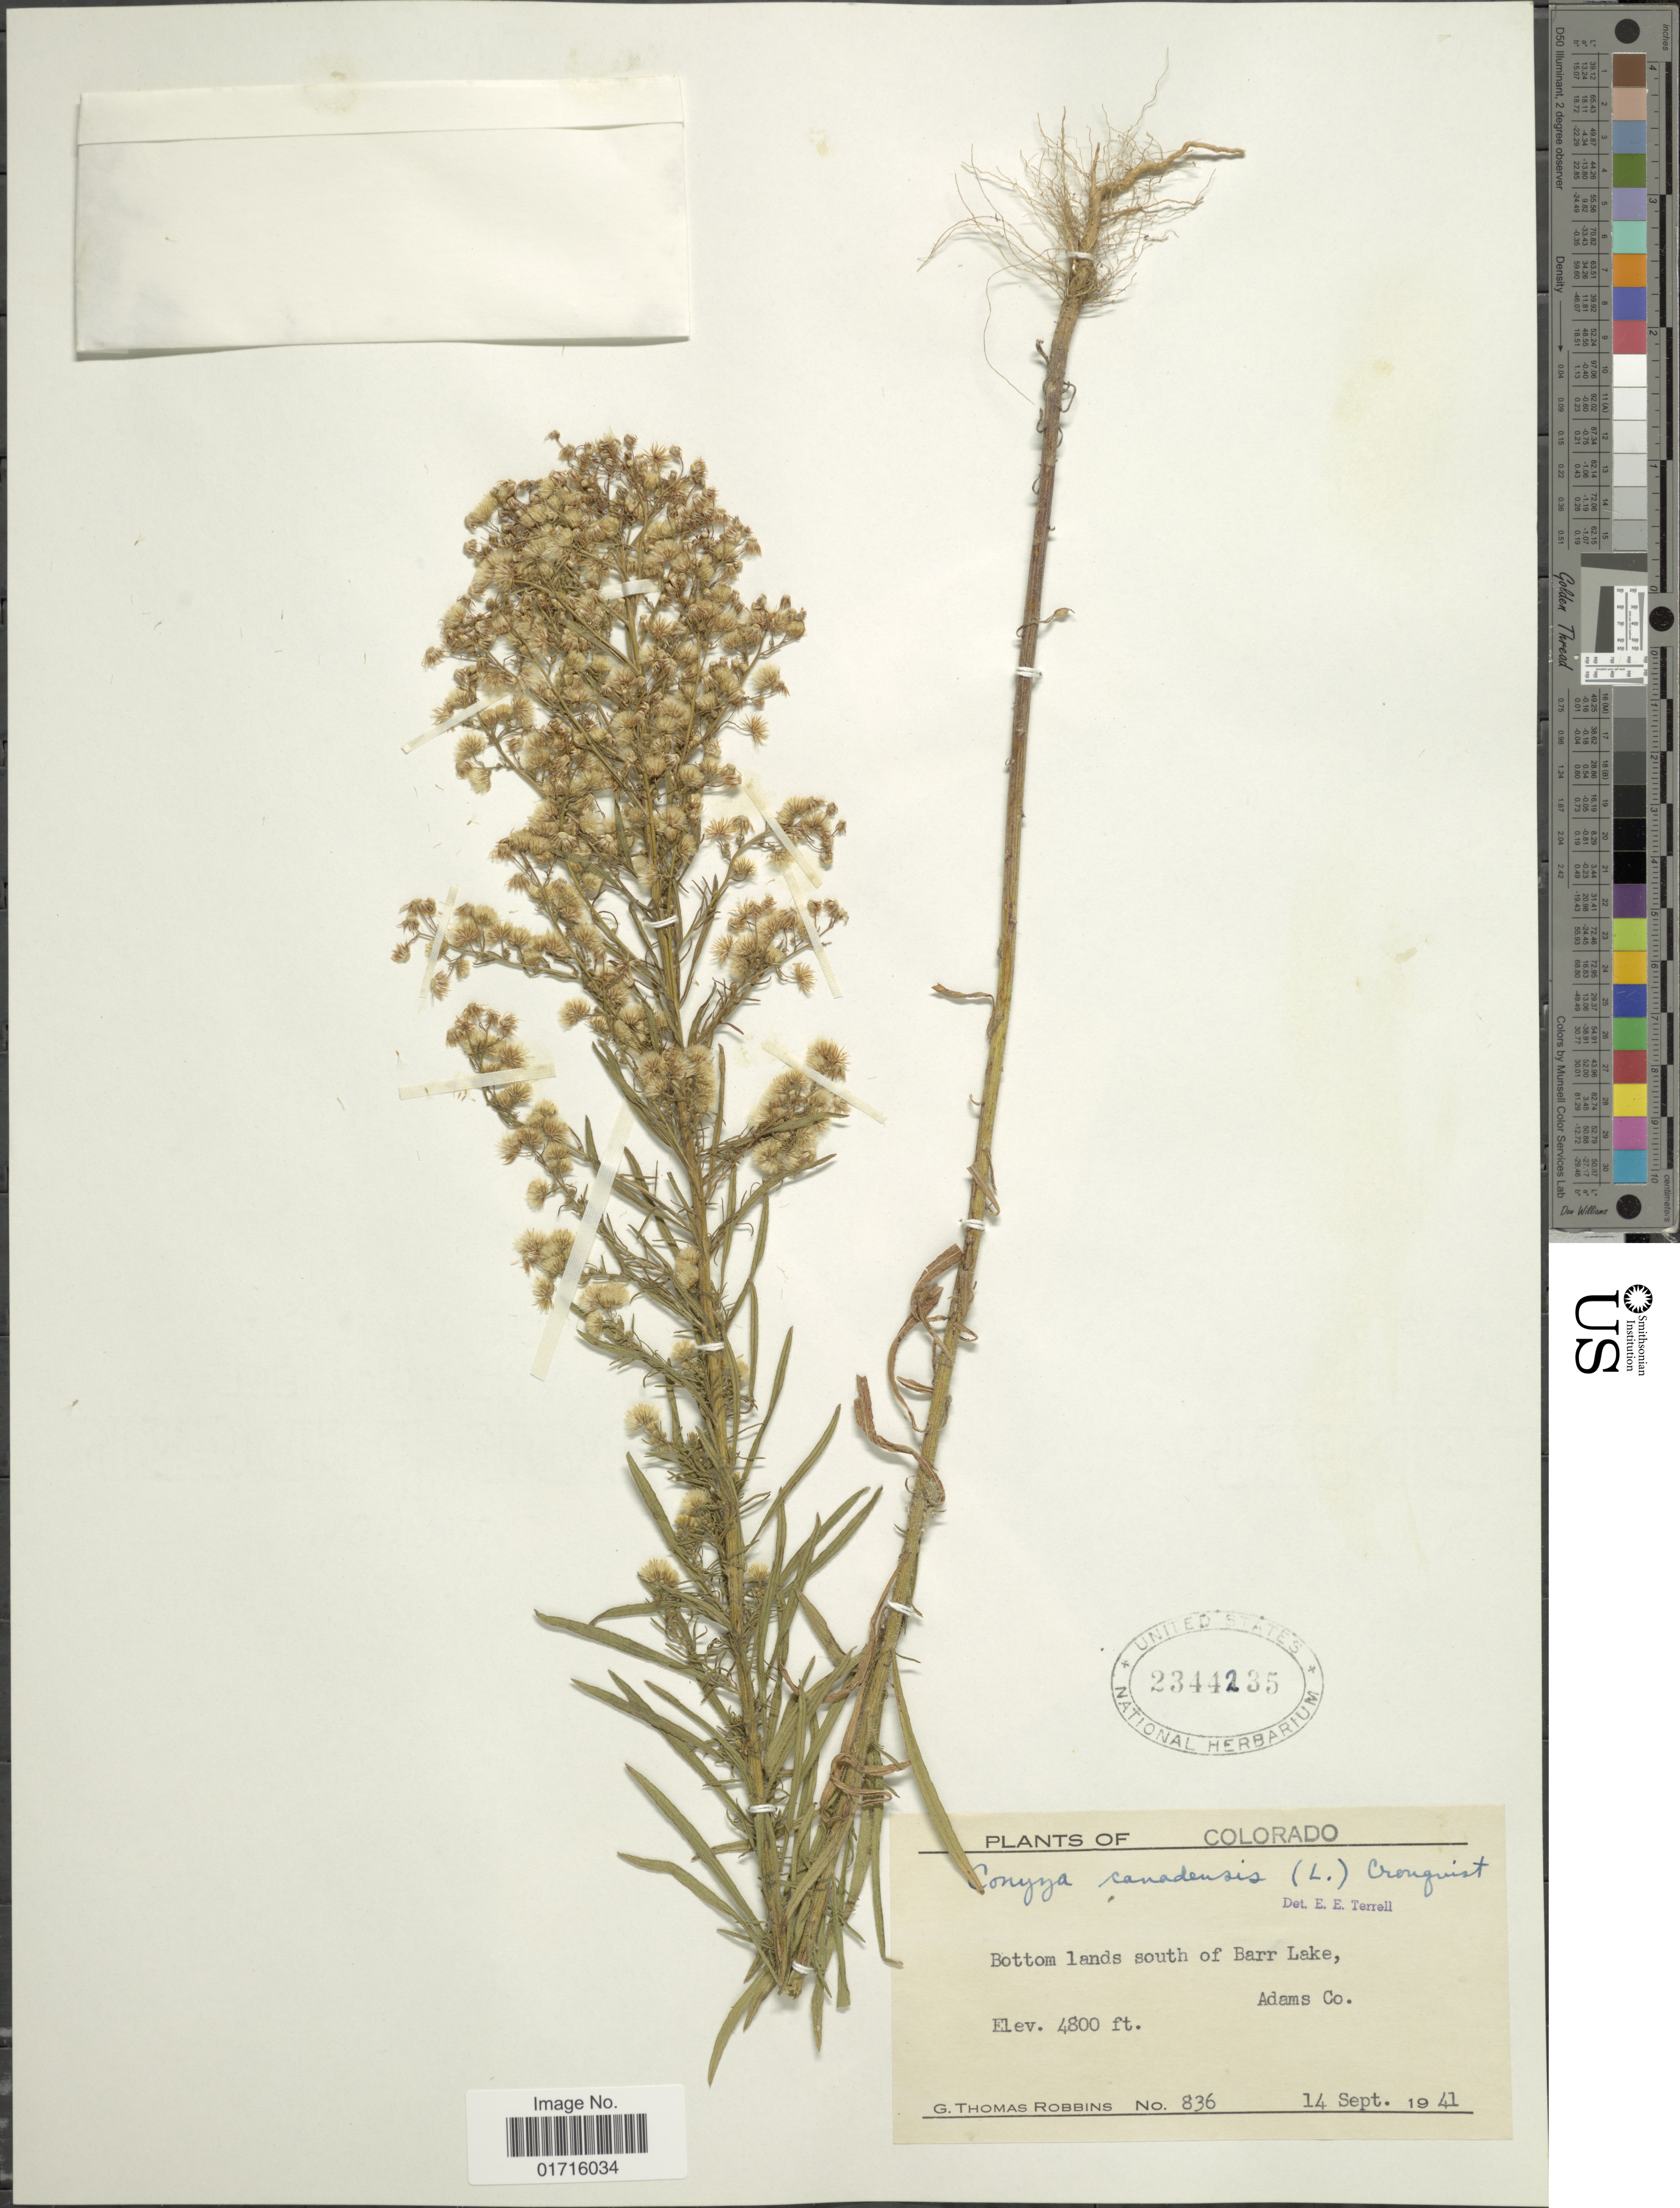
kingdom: Plantae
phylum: Tracheophyta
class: Magnoliopsida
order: Asterales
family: Asteraceae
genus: Conyza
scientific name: Conyza canadensis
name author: (L.) Cronq.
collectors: G. T. Robbins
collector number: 836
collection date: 1941-09-14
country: United States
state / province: Colorado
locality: Bottom lands south of Barr Lake, Adams Co.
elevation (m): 1463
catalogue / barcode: US 2344235